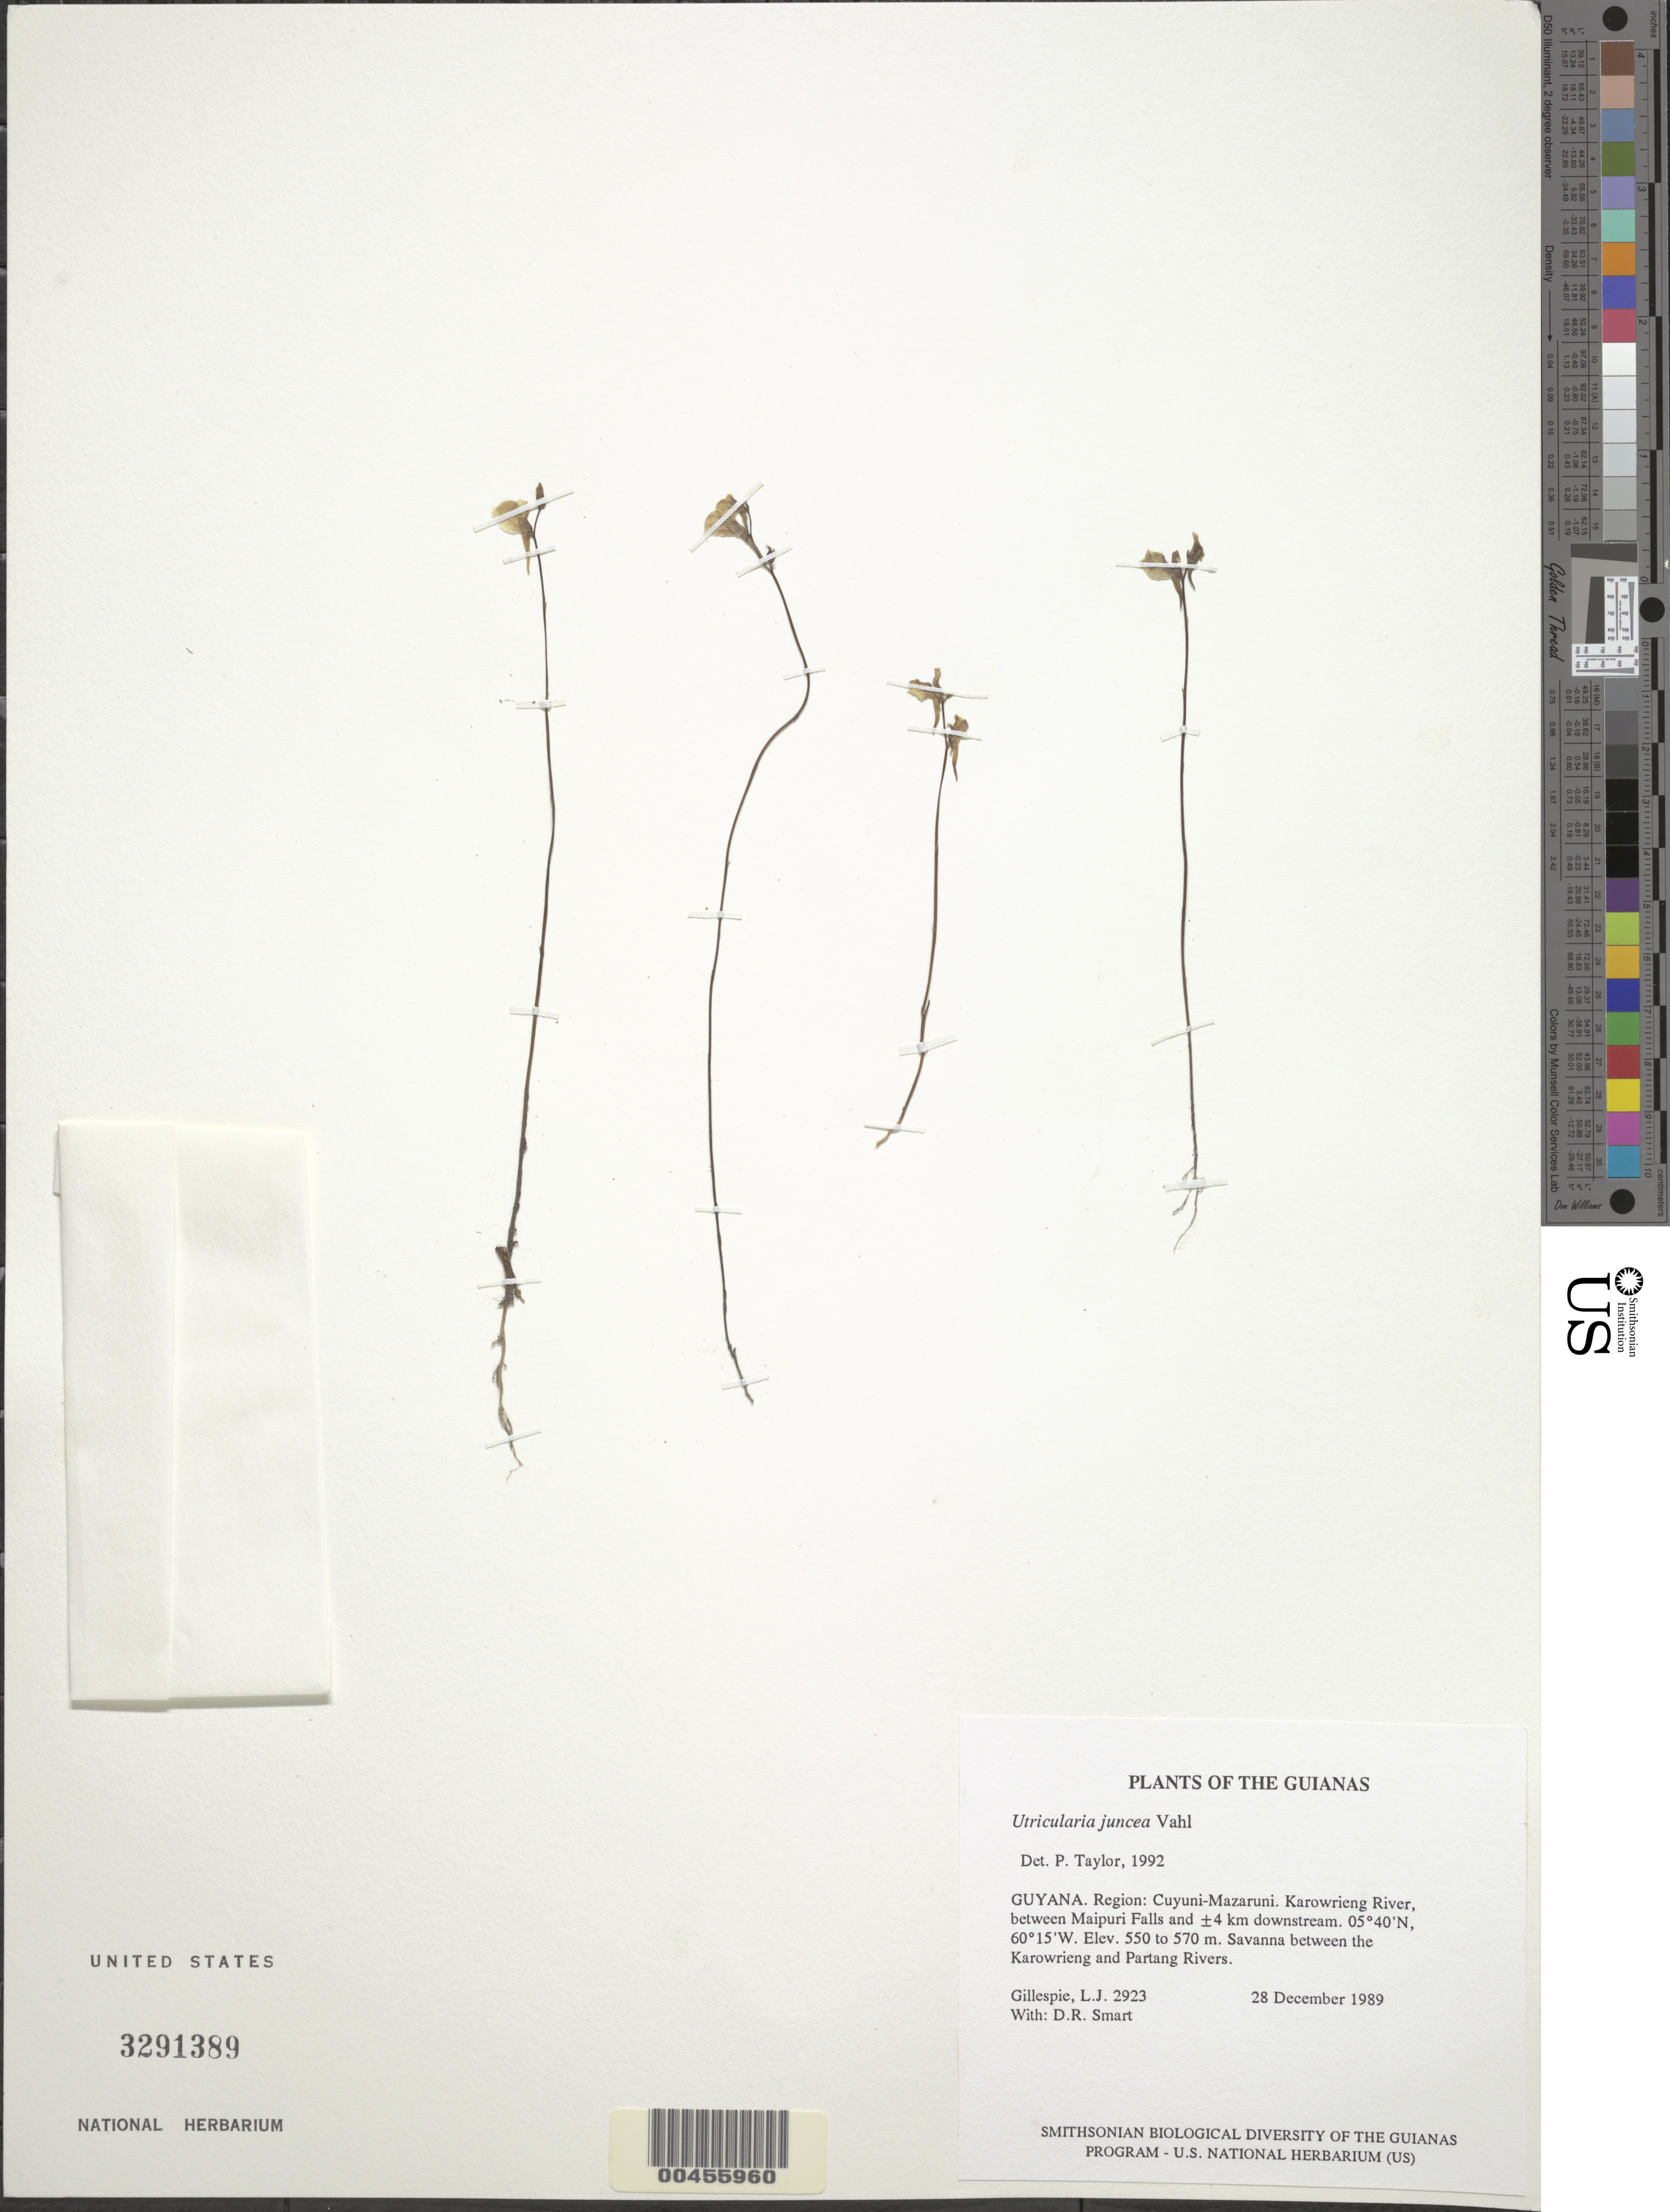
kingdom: Plantae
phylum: Tracheophyta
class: Magnoliopsida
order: Lamiales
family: Lentibulariaceae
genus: Utricularia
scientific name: Utricularia juncea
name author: Vahl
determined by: Taylor, P.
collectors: L. J. Gillespie & D. R. Smart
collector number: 2923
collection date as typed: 28 December 1989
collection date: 1989-12-28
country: Guyana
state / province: Cuyuni-Mazaruni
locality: Between Karowrieng and Partang Rivers, between Maipuri Falls and ±4 km downstream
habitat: Savanna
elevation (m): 550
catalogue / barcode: US 3291389